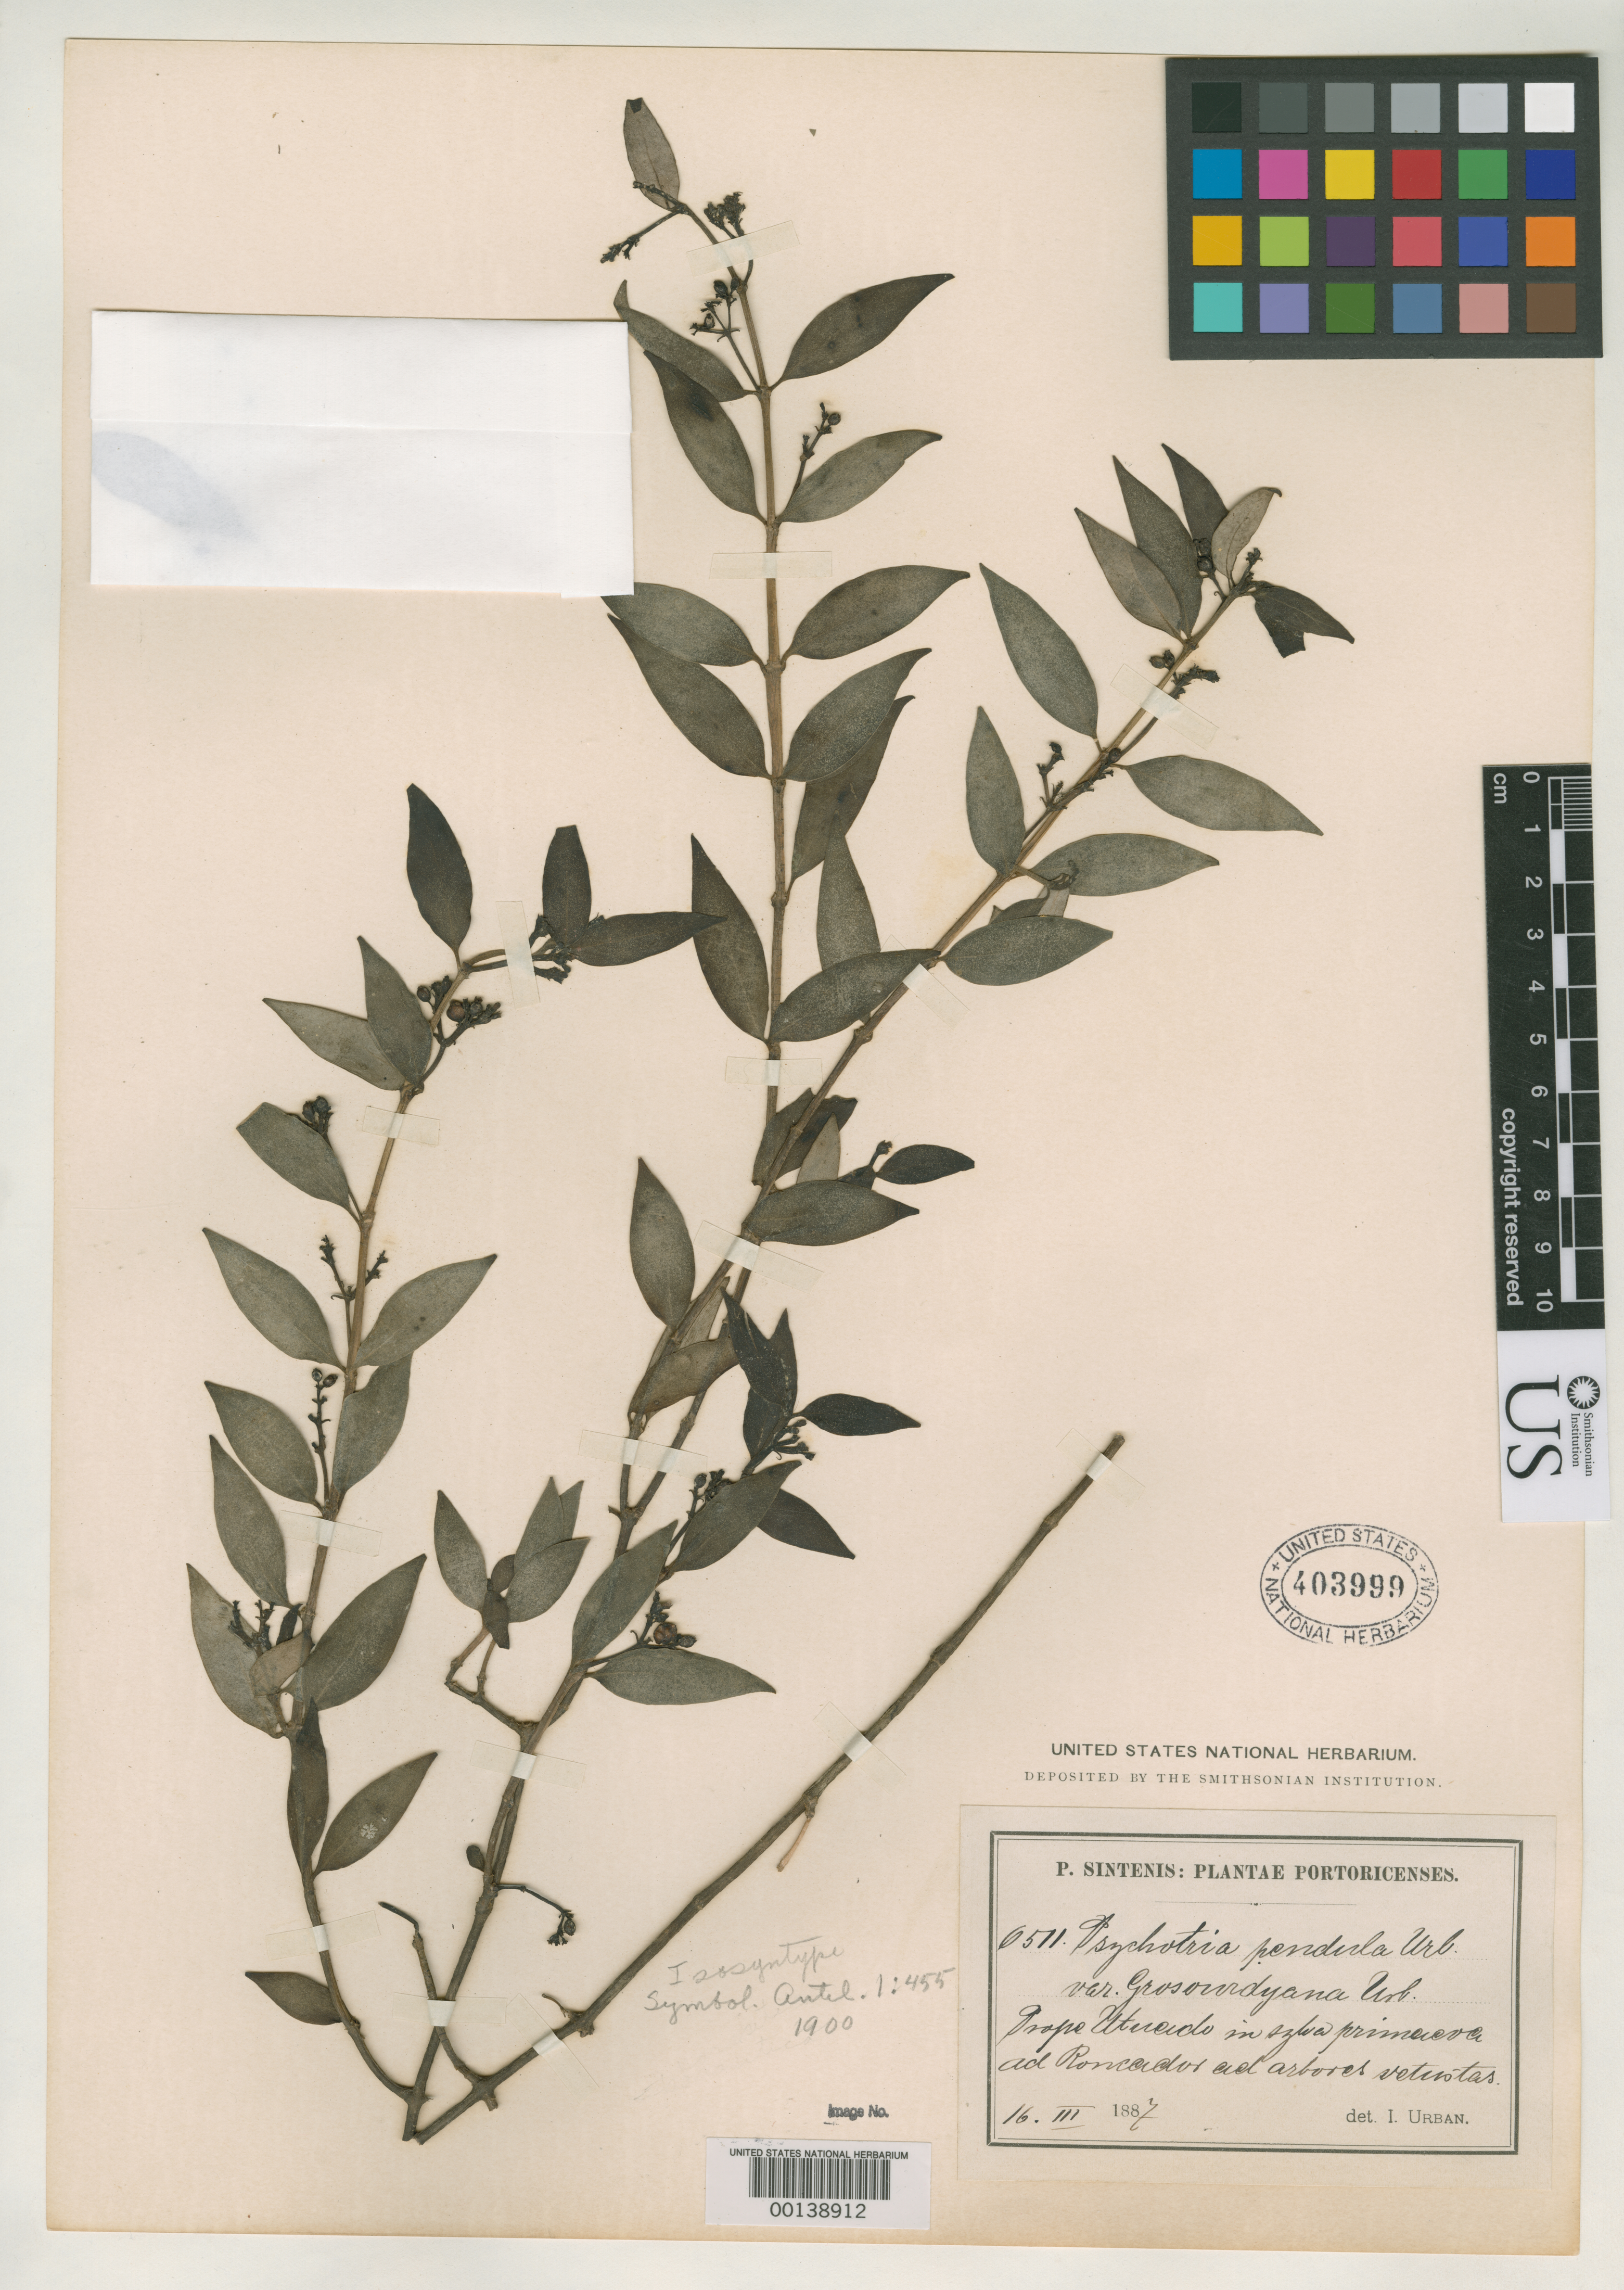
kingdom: Plantae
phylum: Tracheophyta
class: Magnoliopsida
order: Gentianales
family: Rubiaceae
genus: Psychotria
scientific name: Psychotria pendula subsp. grosourdyana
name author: Urb.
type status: Isosyntype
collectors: P. Sintenis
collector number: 6511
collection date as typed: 16 Mar 1887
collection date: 1887-03-16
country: Puerto Rico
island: Greater Antilles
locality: Sierra de Naguabo ad Rio Blanco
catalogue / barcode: US 403999